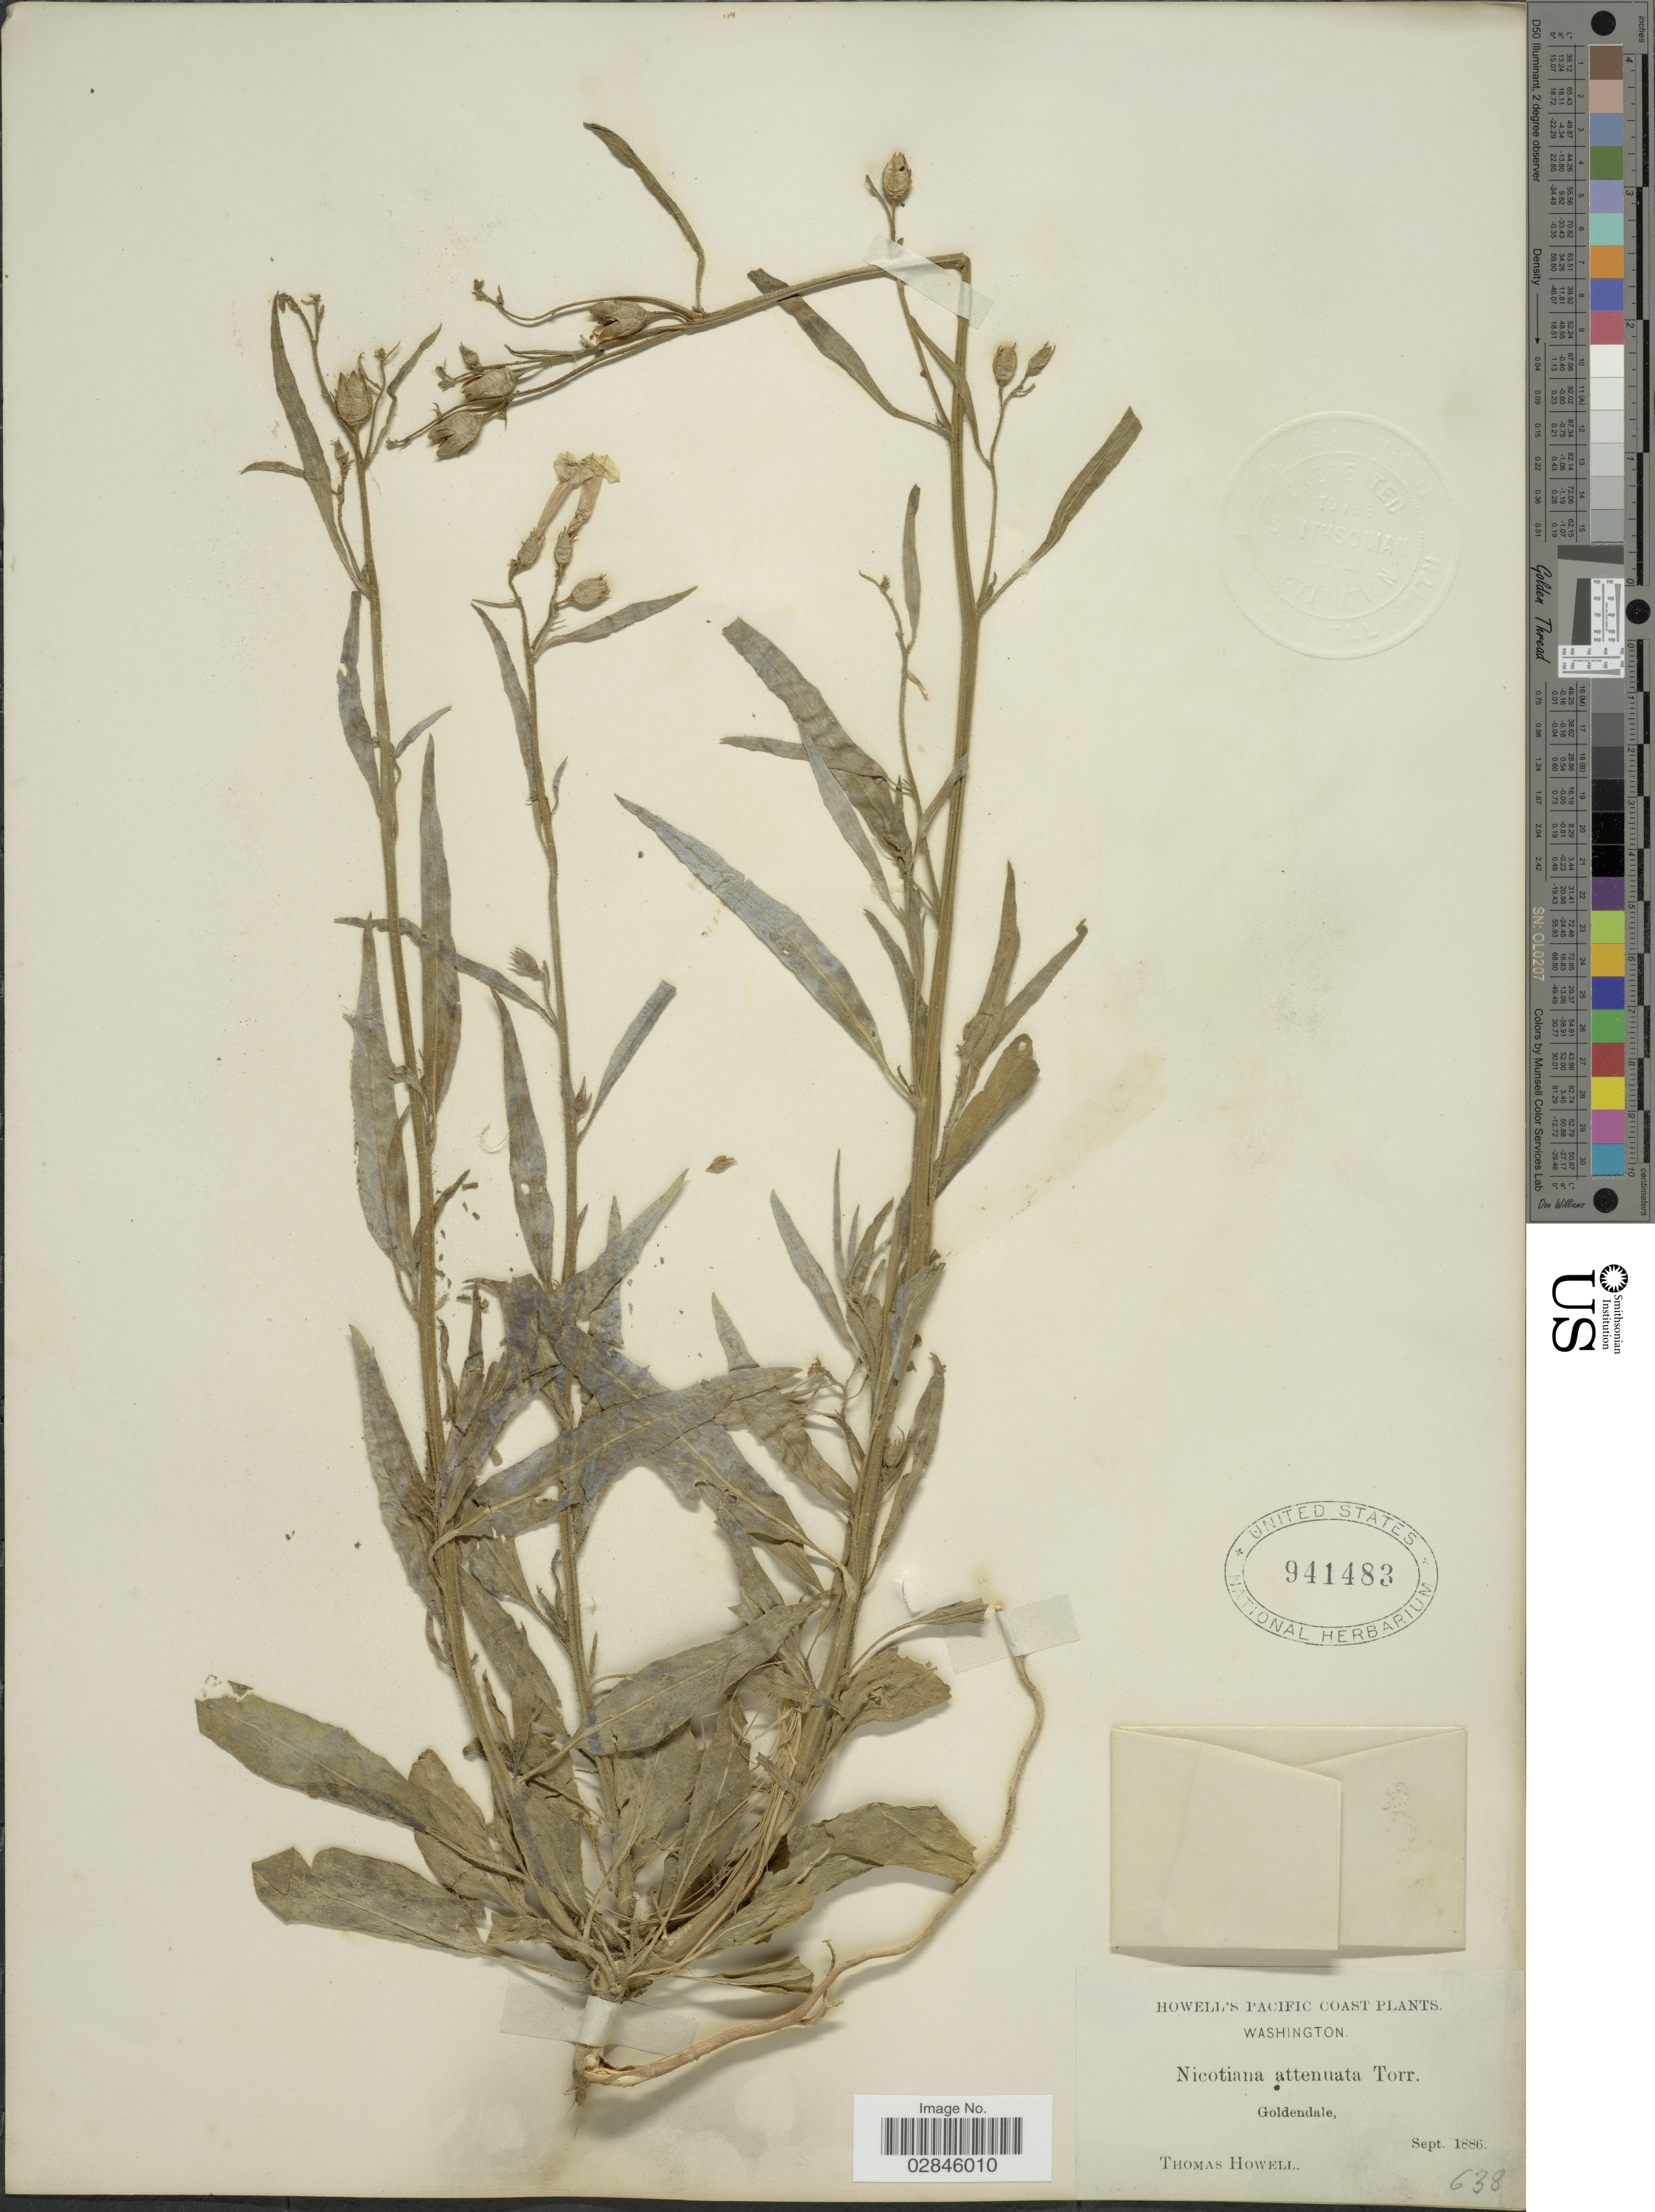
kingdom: Plantae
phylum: Tracheophyta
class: Magnoliopsida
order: Solanales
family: Solanaceae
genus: Nicotiana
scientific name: Nicotiana attenuata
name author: Torr. ex S. Watson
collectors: T. Howell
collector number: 638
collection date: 1886-09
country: United States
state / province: Washington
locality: Pacific Coast. Goldendale.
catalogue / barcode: US 941483